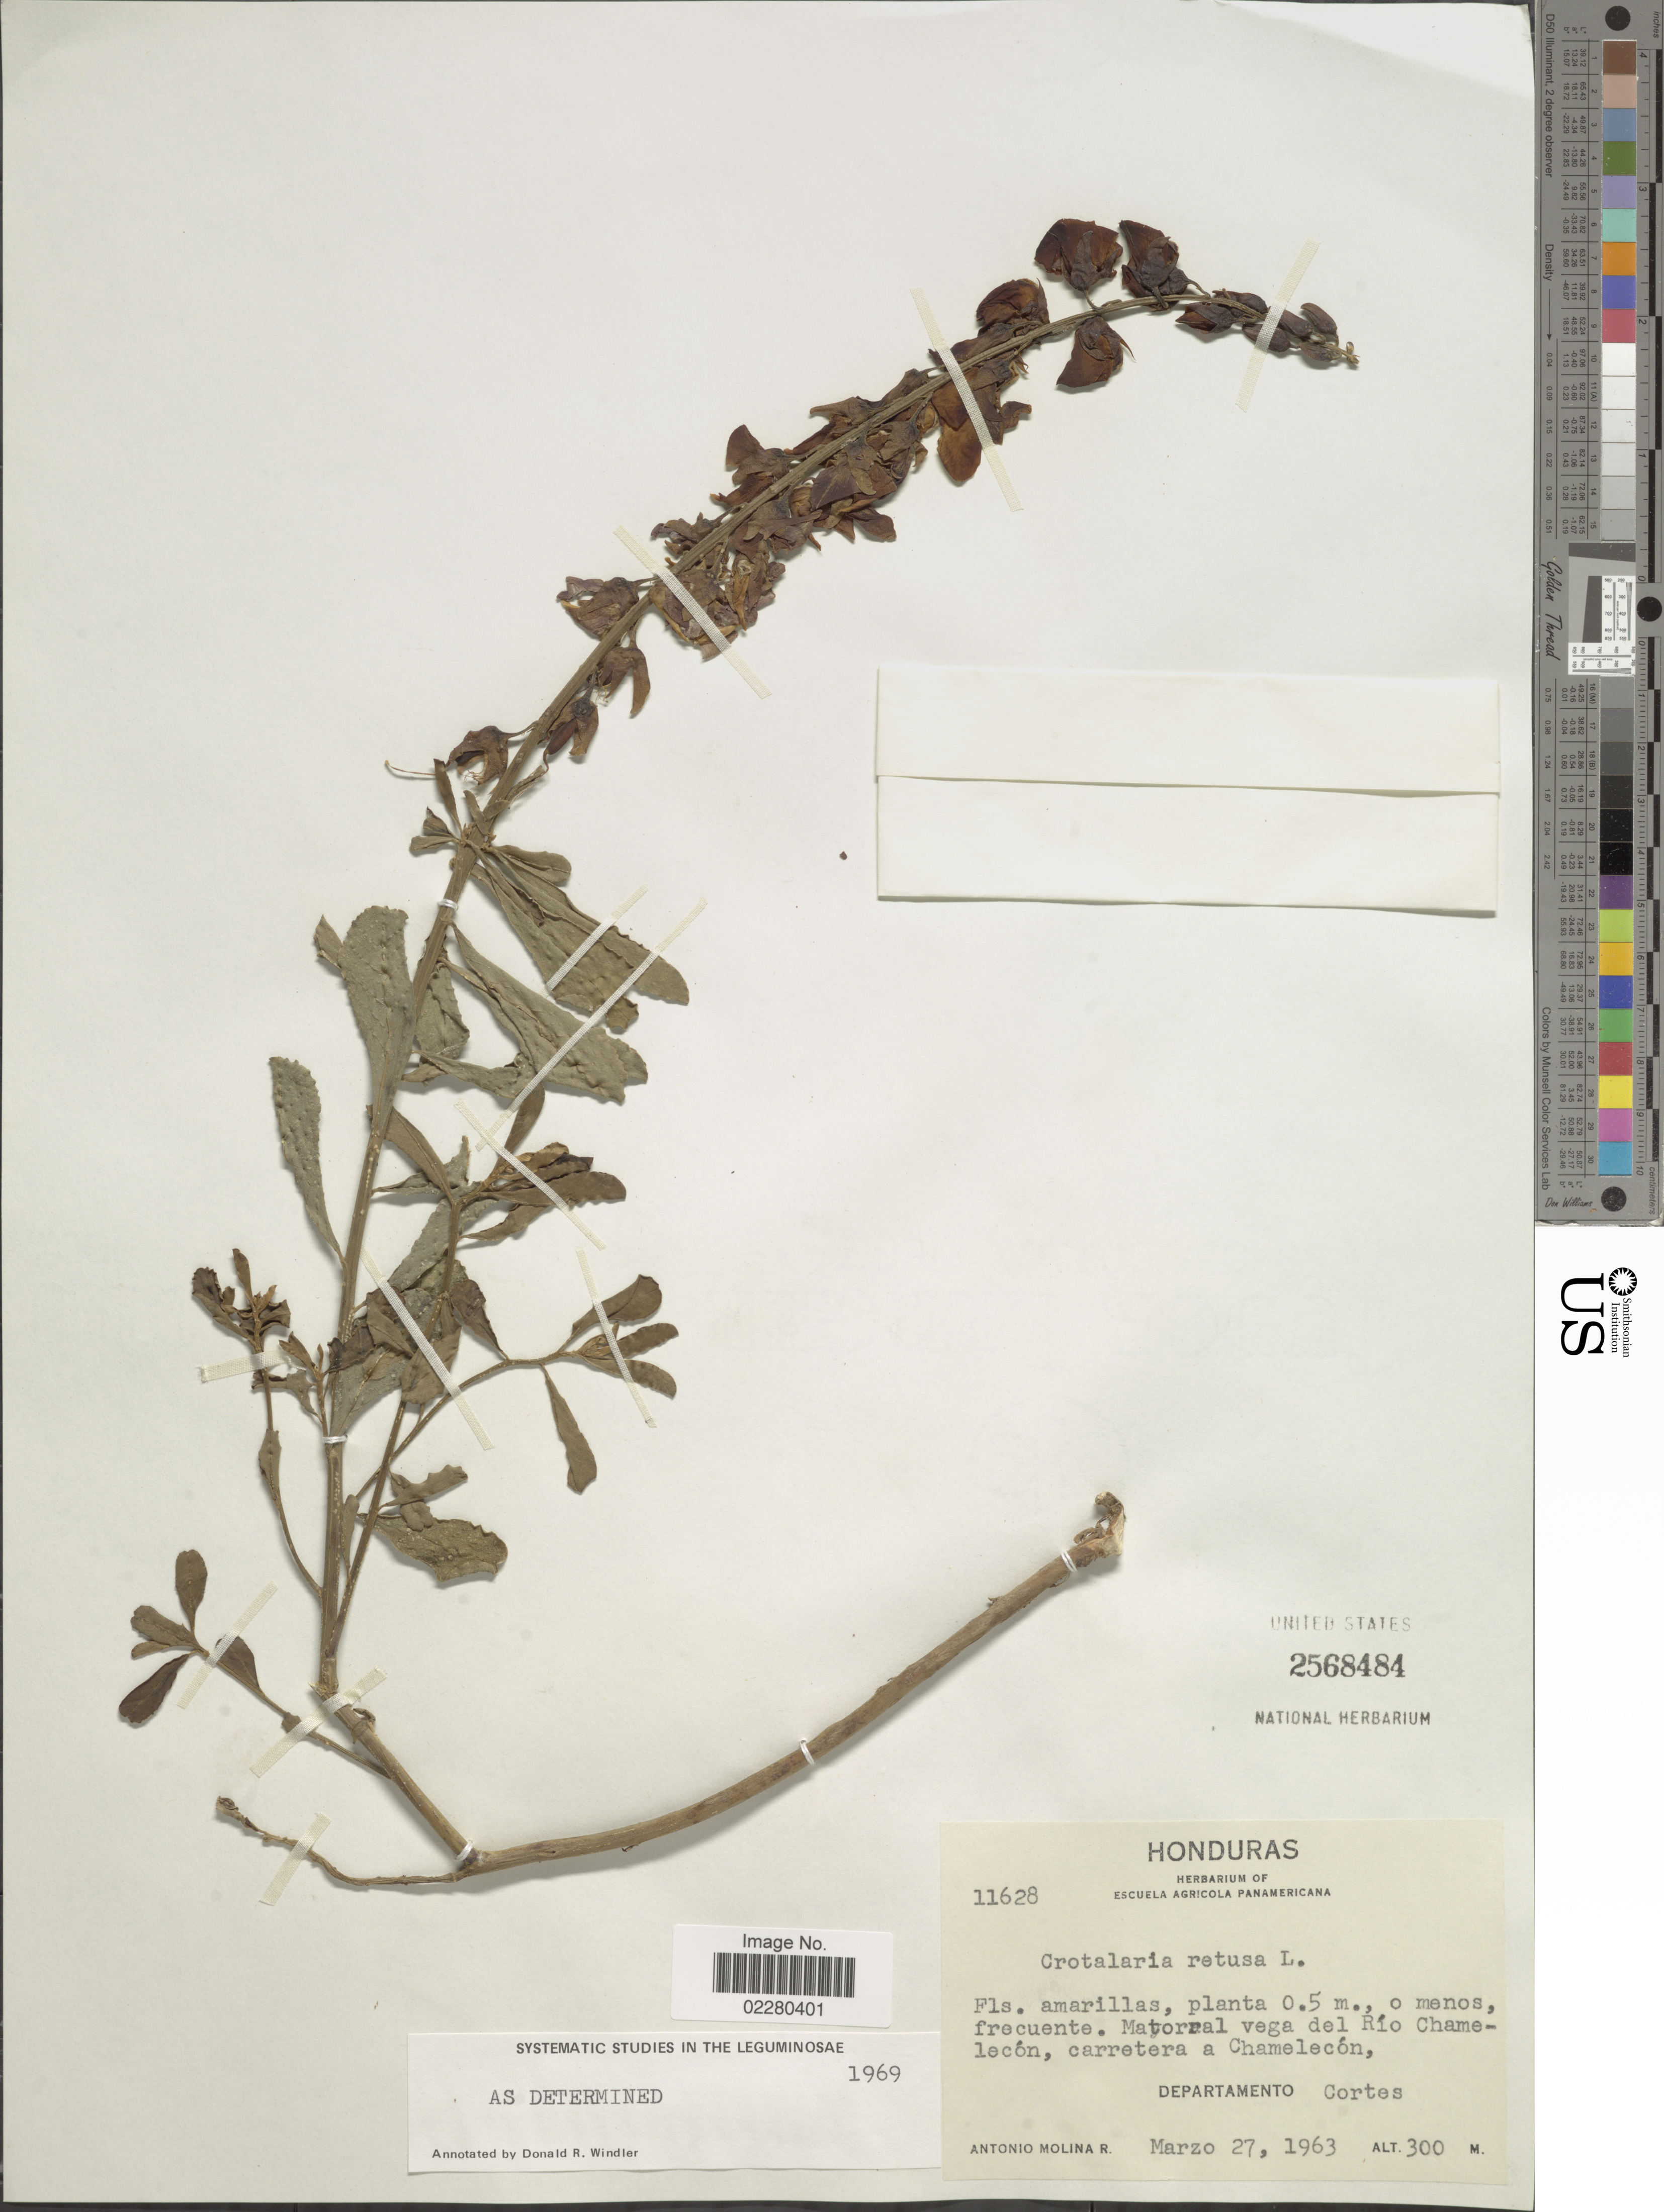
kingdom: Plantae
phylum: Tracheophyta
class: Magnoliopsida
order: Fabales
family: Fabaceae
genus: Crotalaria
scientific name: Crotalaria retusa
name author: L.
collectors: A. Molina R.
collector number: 11628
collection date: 1963-03-27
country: Honduras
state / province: Cortés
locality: Matorral vega del Río Chamelecón, carretera a Chamelecón, Departamento Cortes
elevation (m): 300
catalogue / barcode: US 2568484